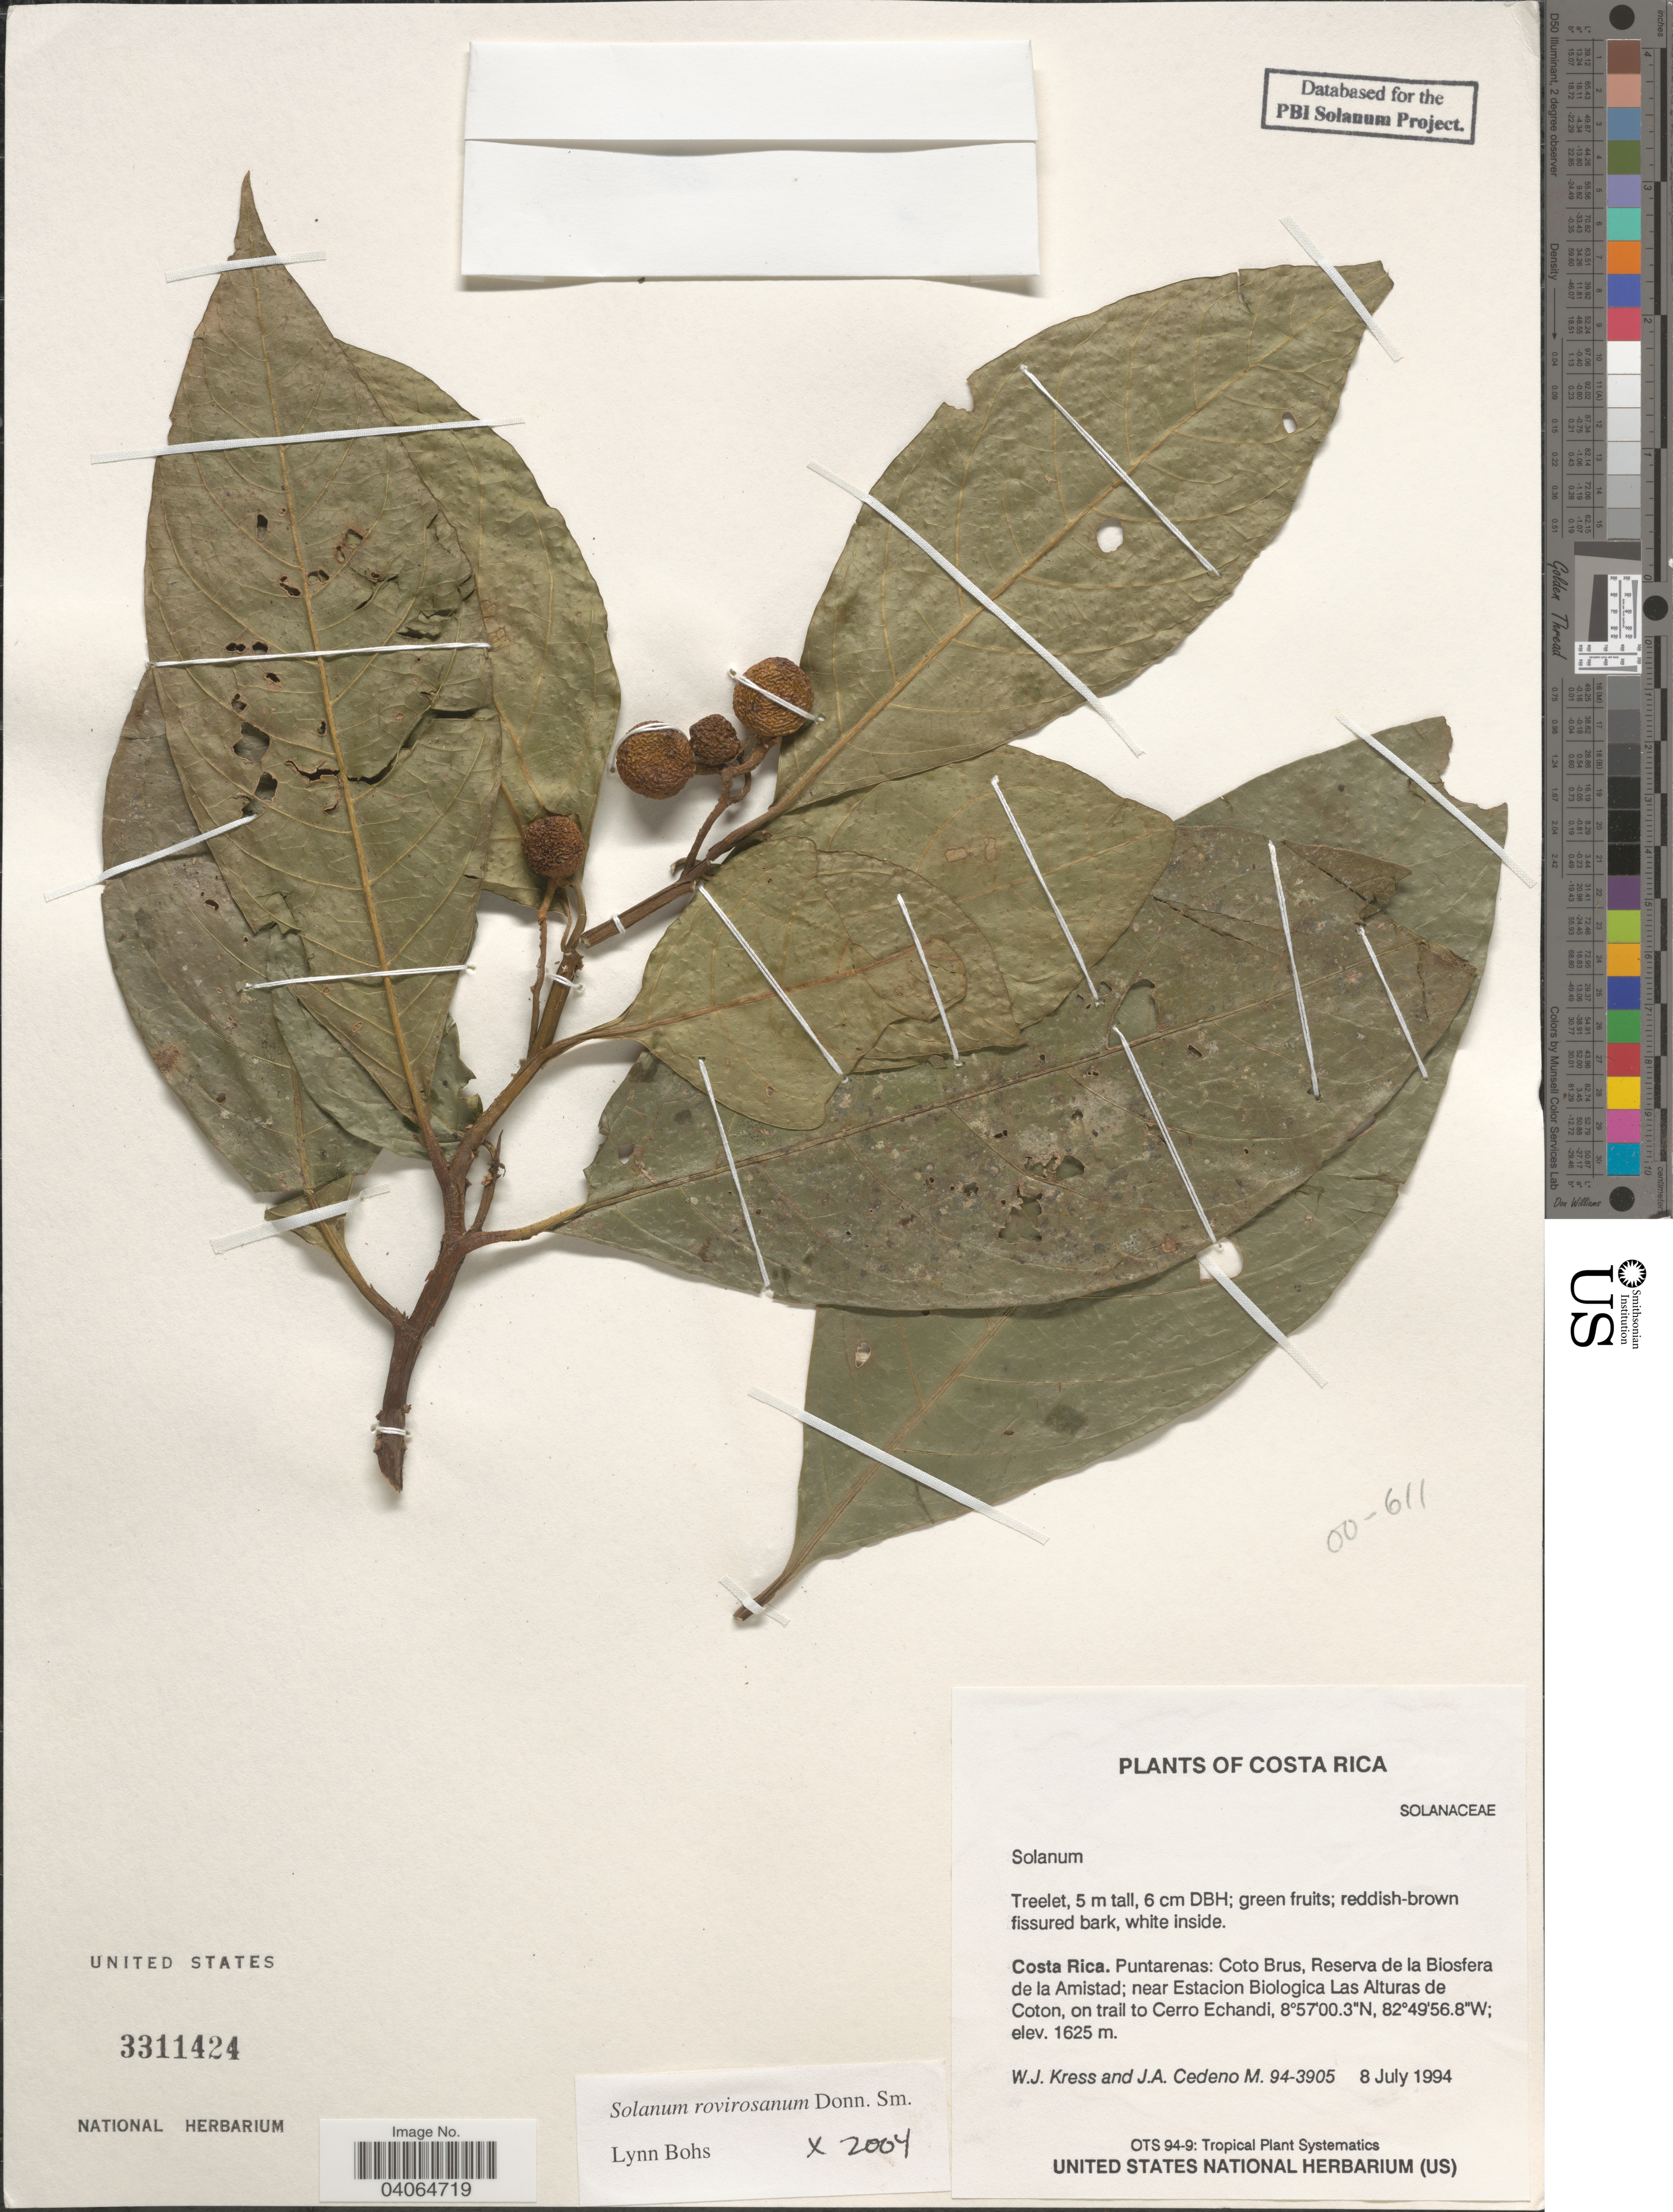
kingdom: Plantae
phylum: Tracheophyta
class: Magnoliopsida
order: Solanales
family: Solanaceae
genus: Solanum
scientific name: Solanum rovirosanum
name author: Donn. Sm.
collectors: W. J. Kress & J. A. Cedeño M.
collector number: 94-3905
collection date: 1994-07-08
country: Costa Rica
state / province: Puntarenas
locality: Coto Brus, Reserva de la Biosfera de la Amistad; near Estacion Biologica Las Alturas de Coton, on trail to Cerro Enchandi.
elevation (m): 1625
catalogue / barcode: US 3311424